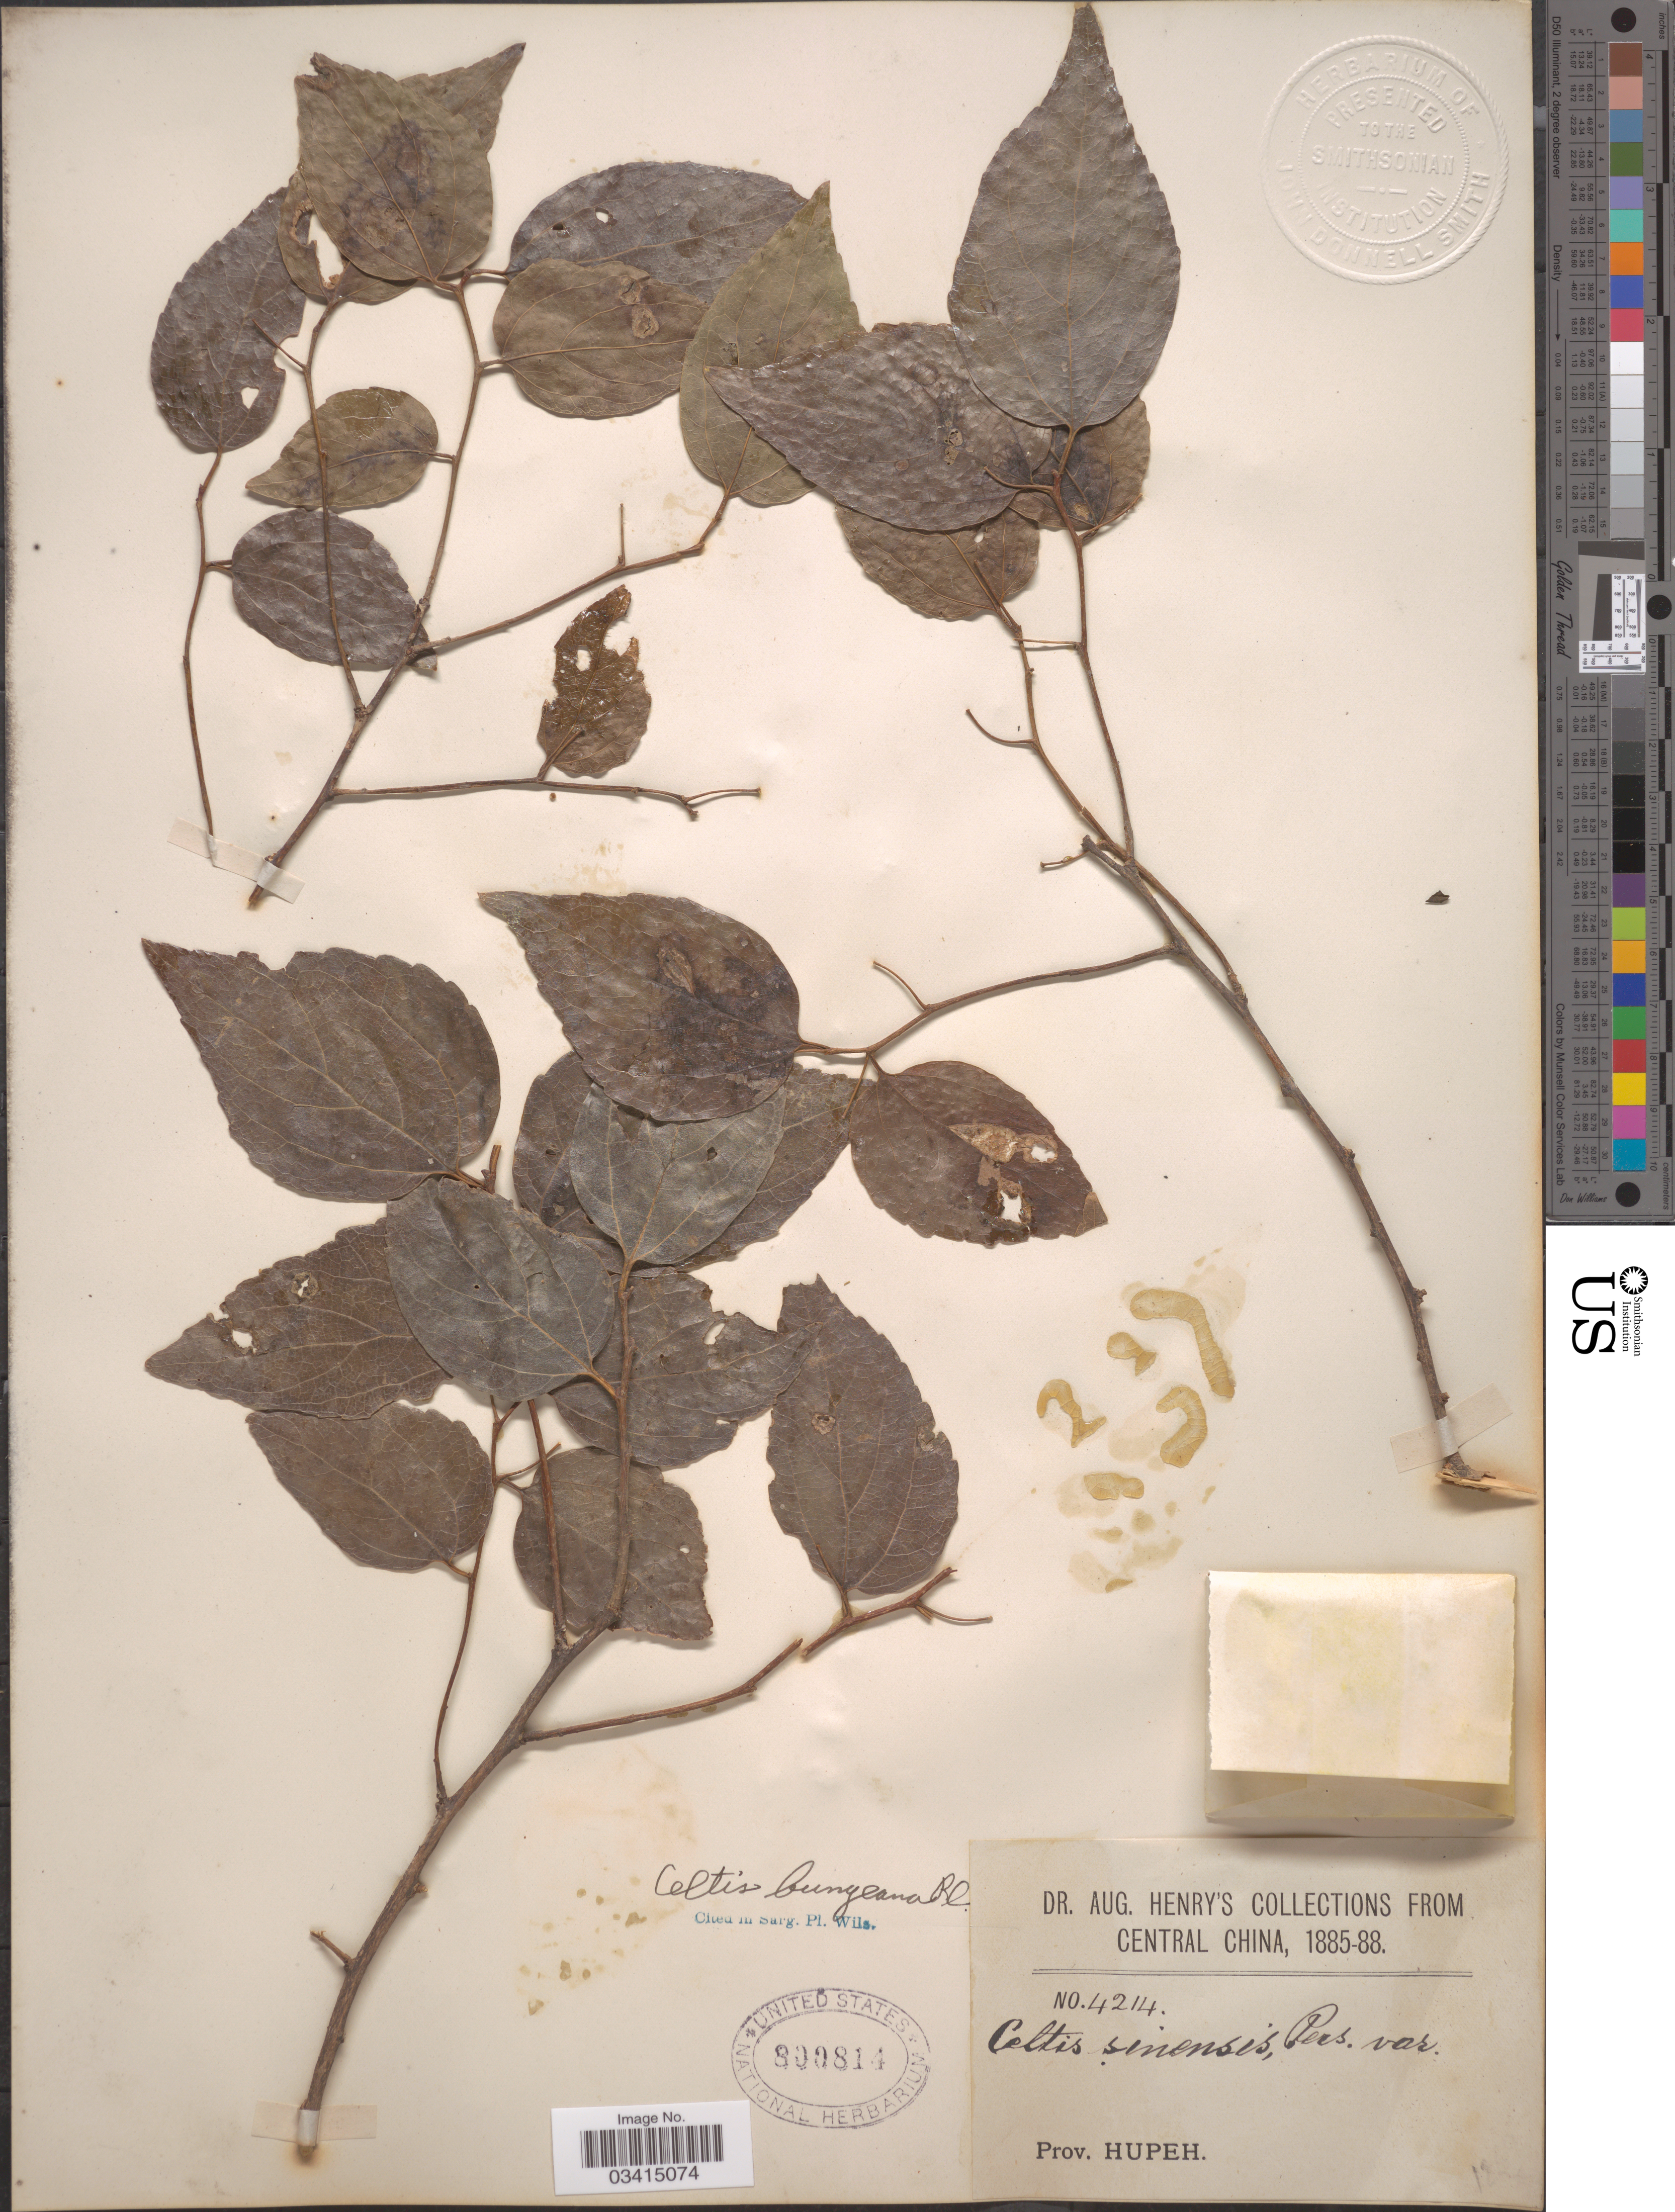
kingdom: Plantae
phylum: Tracheophyta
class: Magnoliopsida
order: Rosales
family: Cannabaceae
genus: Celtis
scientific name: Celtis bungeana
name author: Blume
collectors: A. Henry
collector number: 4214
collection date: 1885/1888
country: China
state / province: Hubei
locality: Central China. Prov. Hupeh.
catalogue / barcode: US 800814